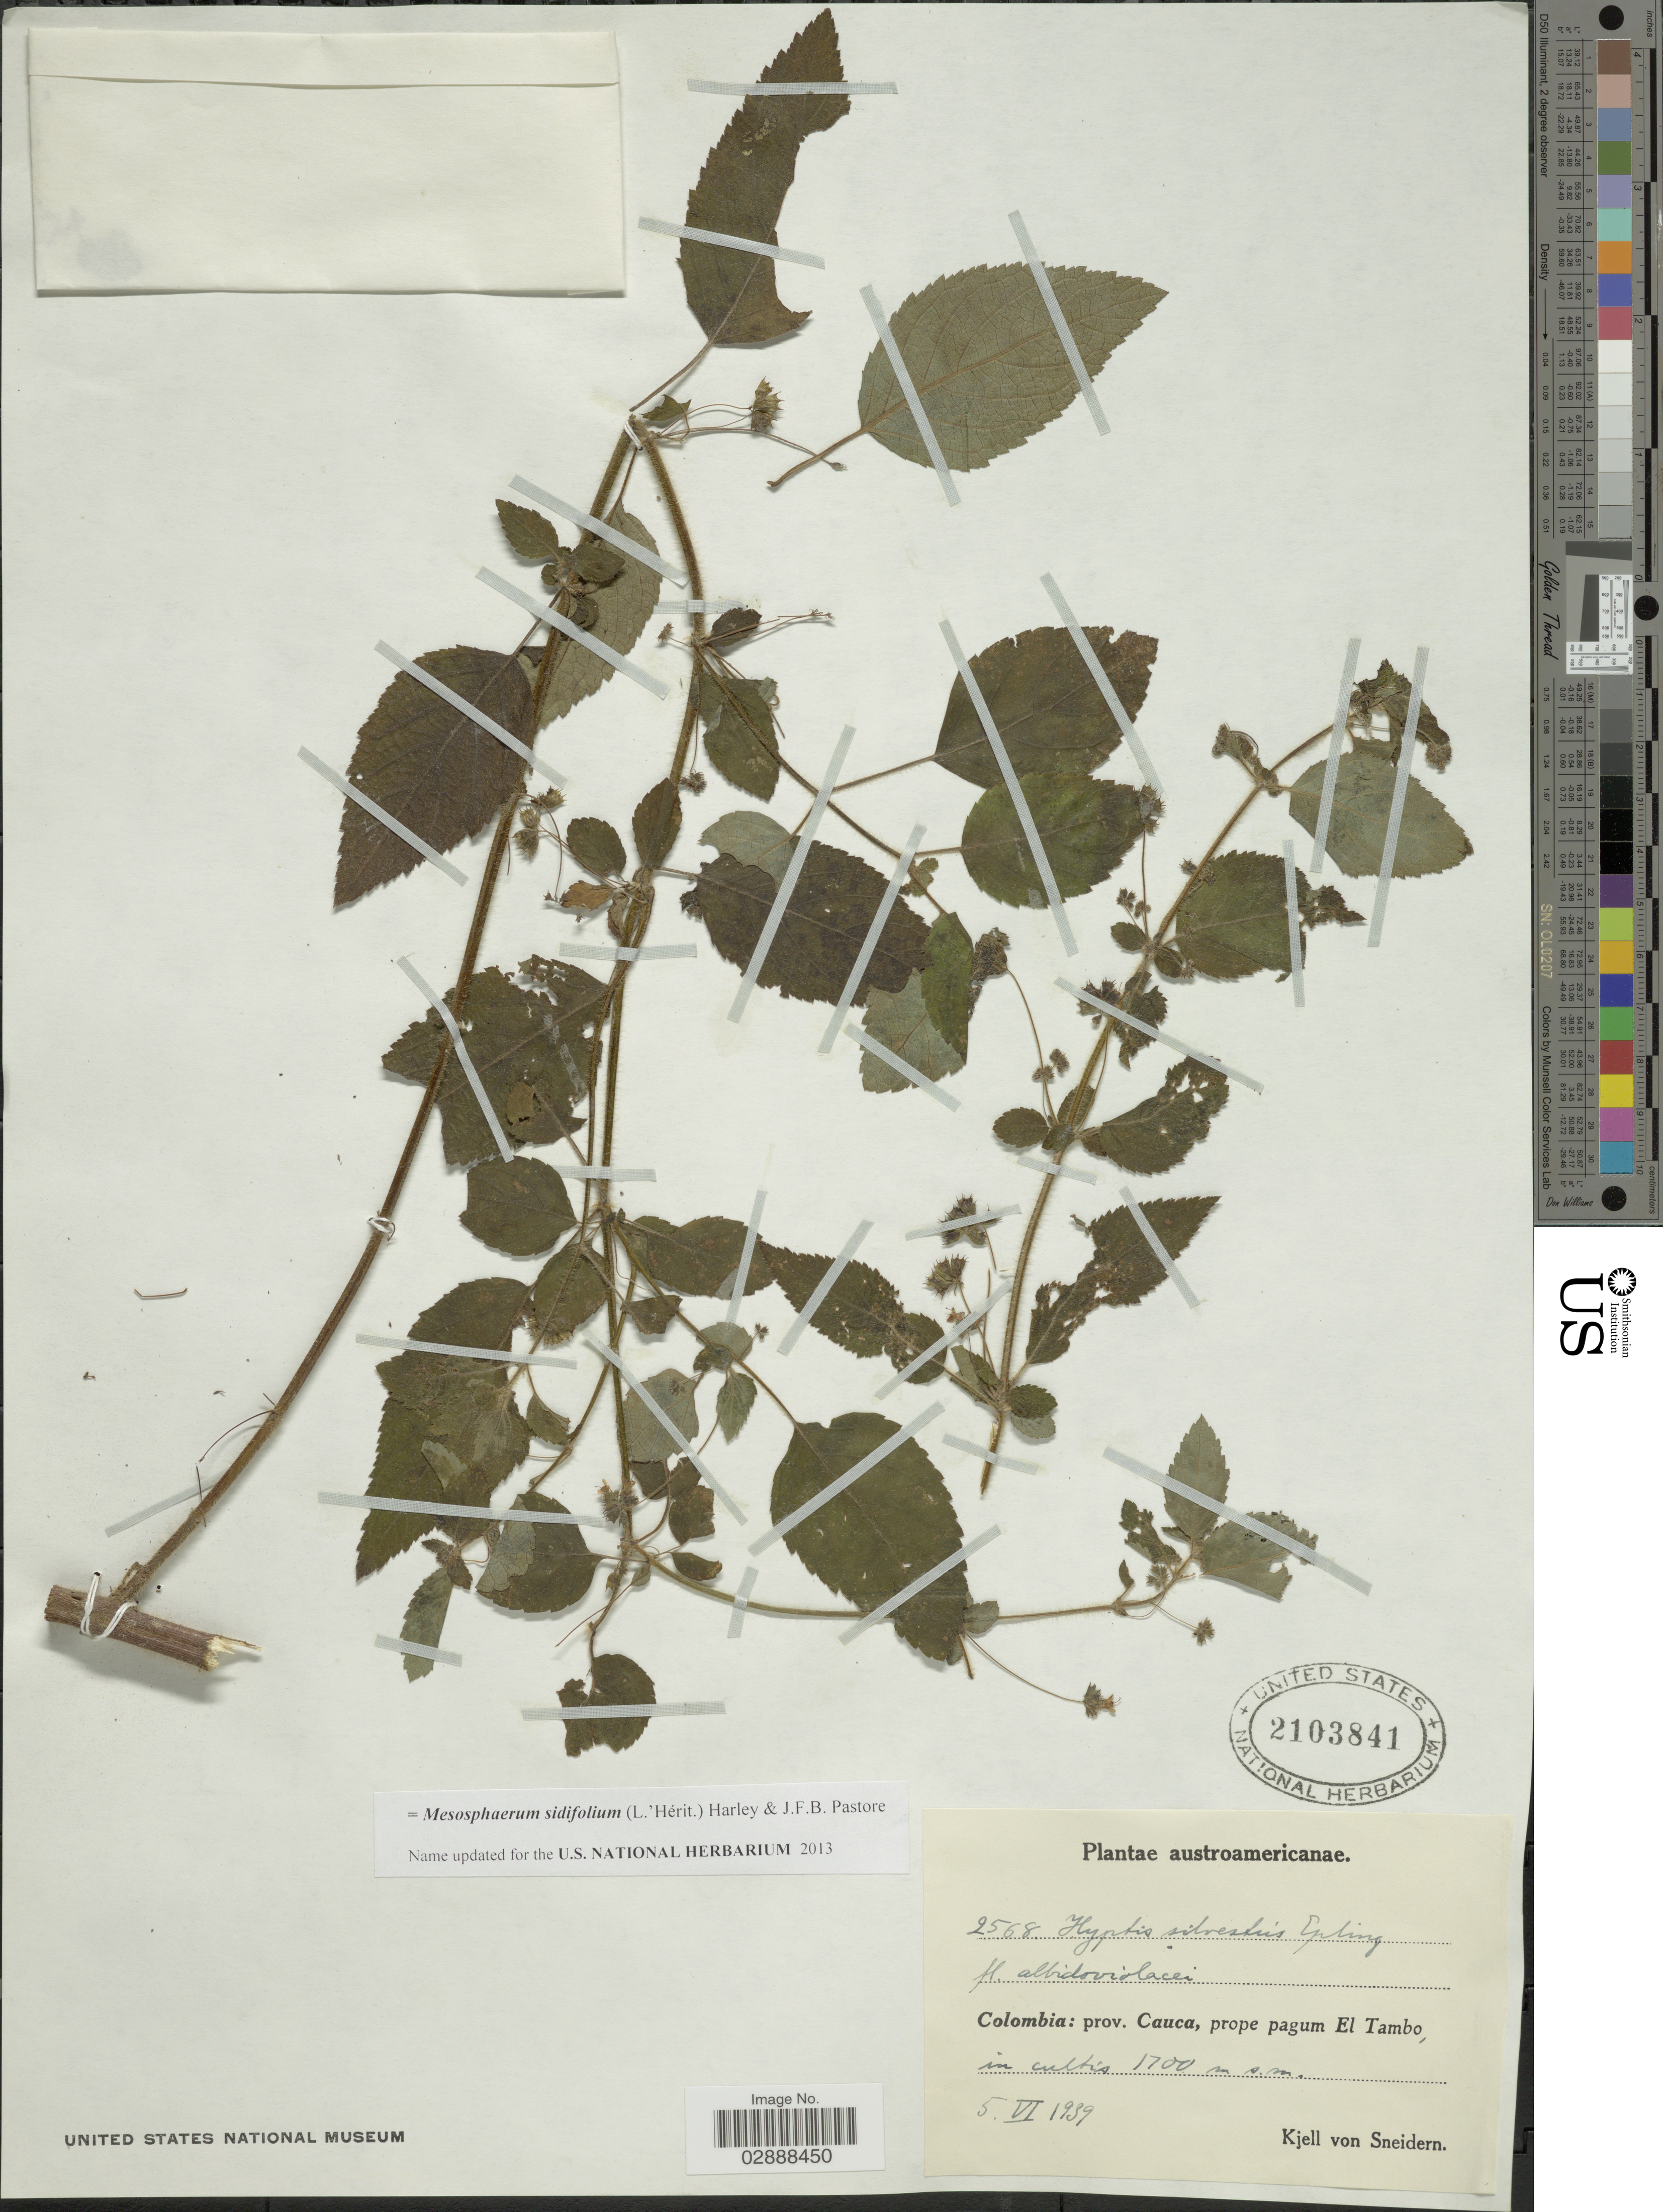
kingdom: Plantae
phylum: Tracheophyta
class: Magnoliopsida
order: Lamiales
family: Lamiaceae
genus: Mesosphaerum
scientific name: Mesosphaerum sidifolium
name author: (L'Hér.) Harley & J.F.B. Pastore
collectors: K. von Sneidern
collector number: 2568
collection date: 1939-06-05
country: Colombia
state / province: Cauca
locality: Prope pagum El Tambo.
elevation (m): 1700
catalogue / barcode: US 2103841